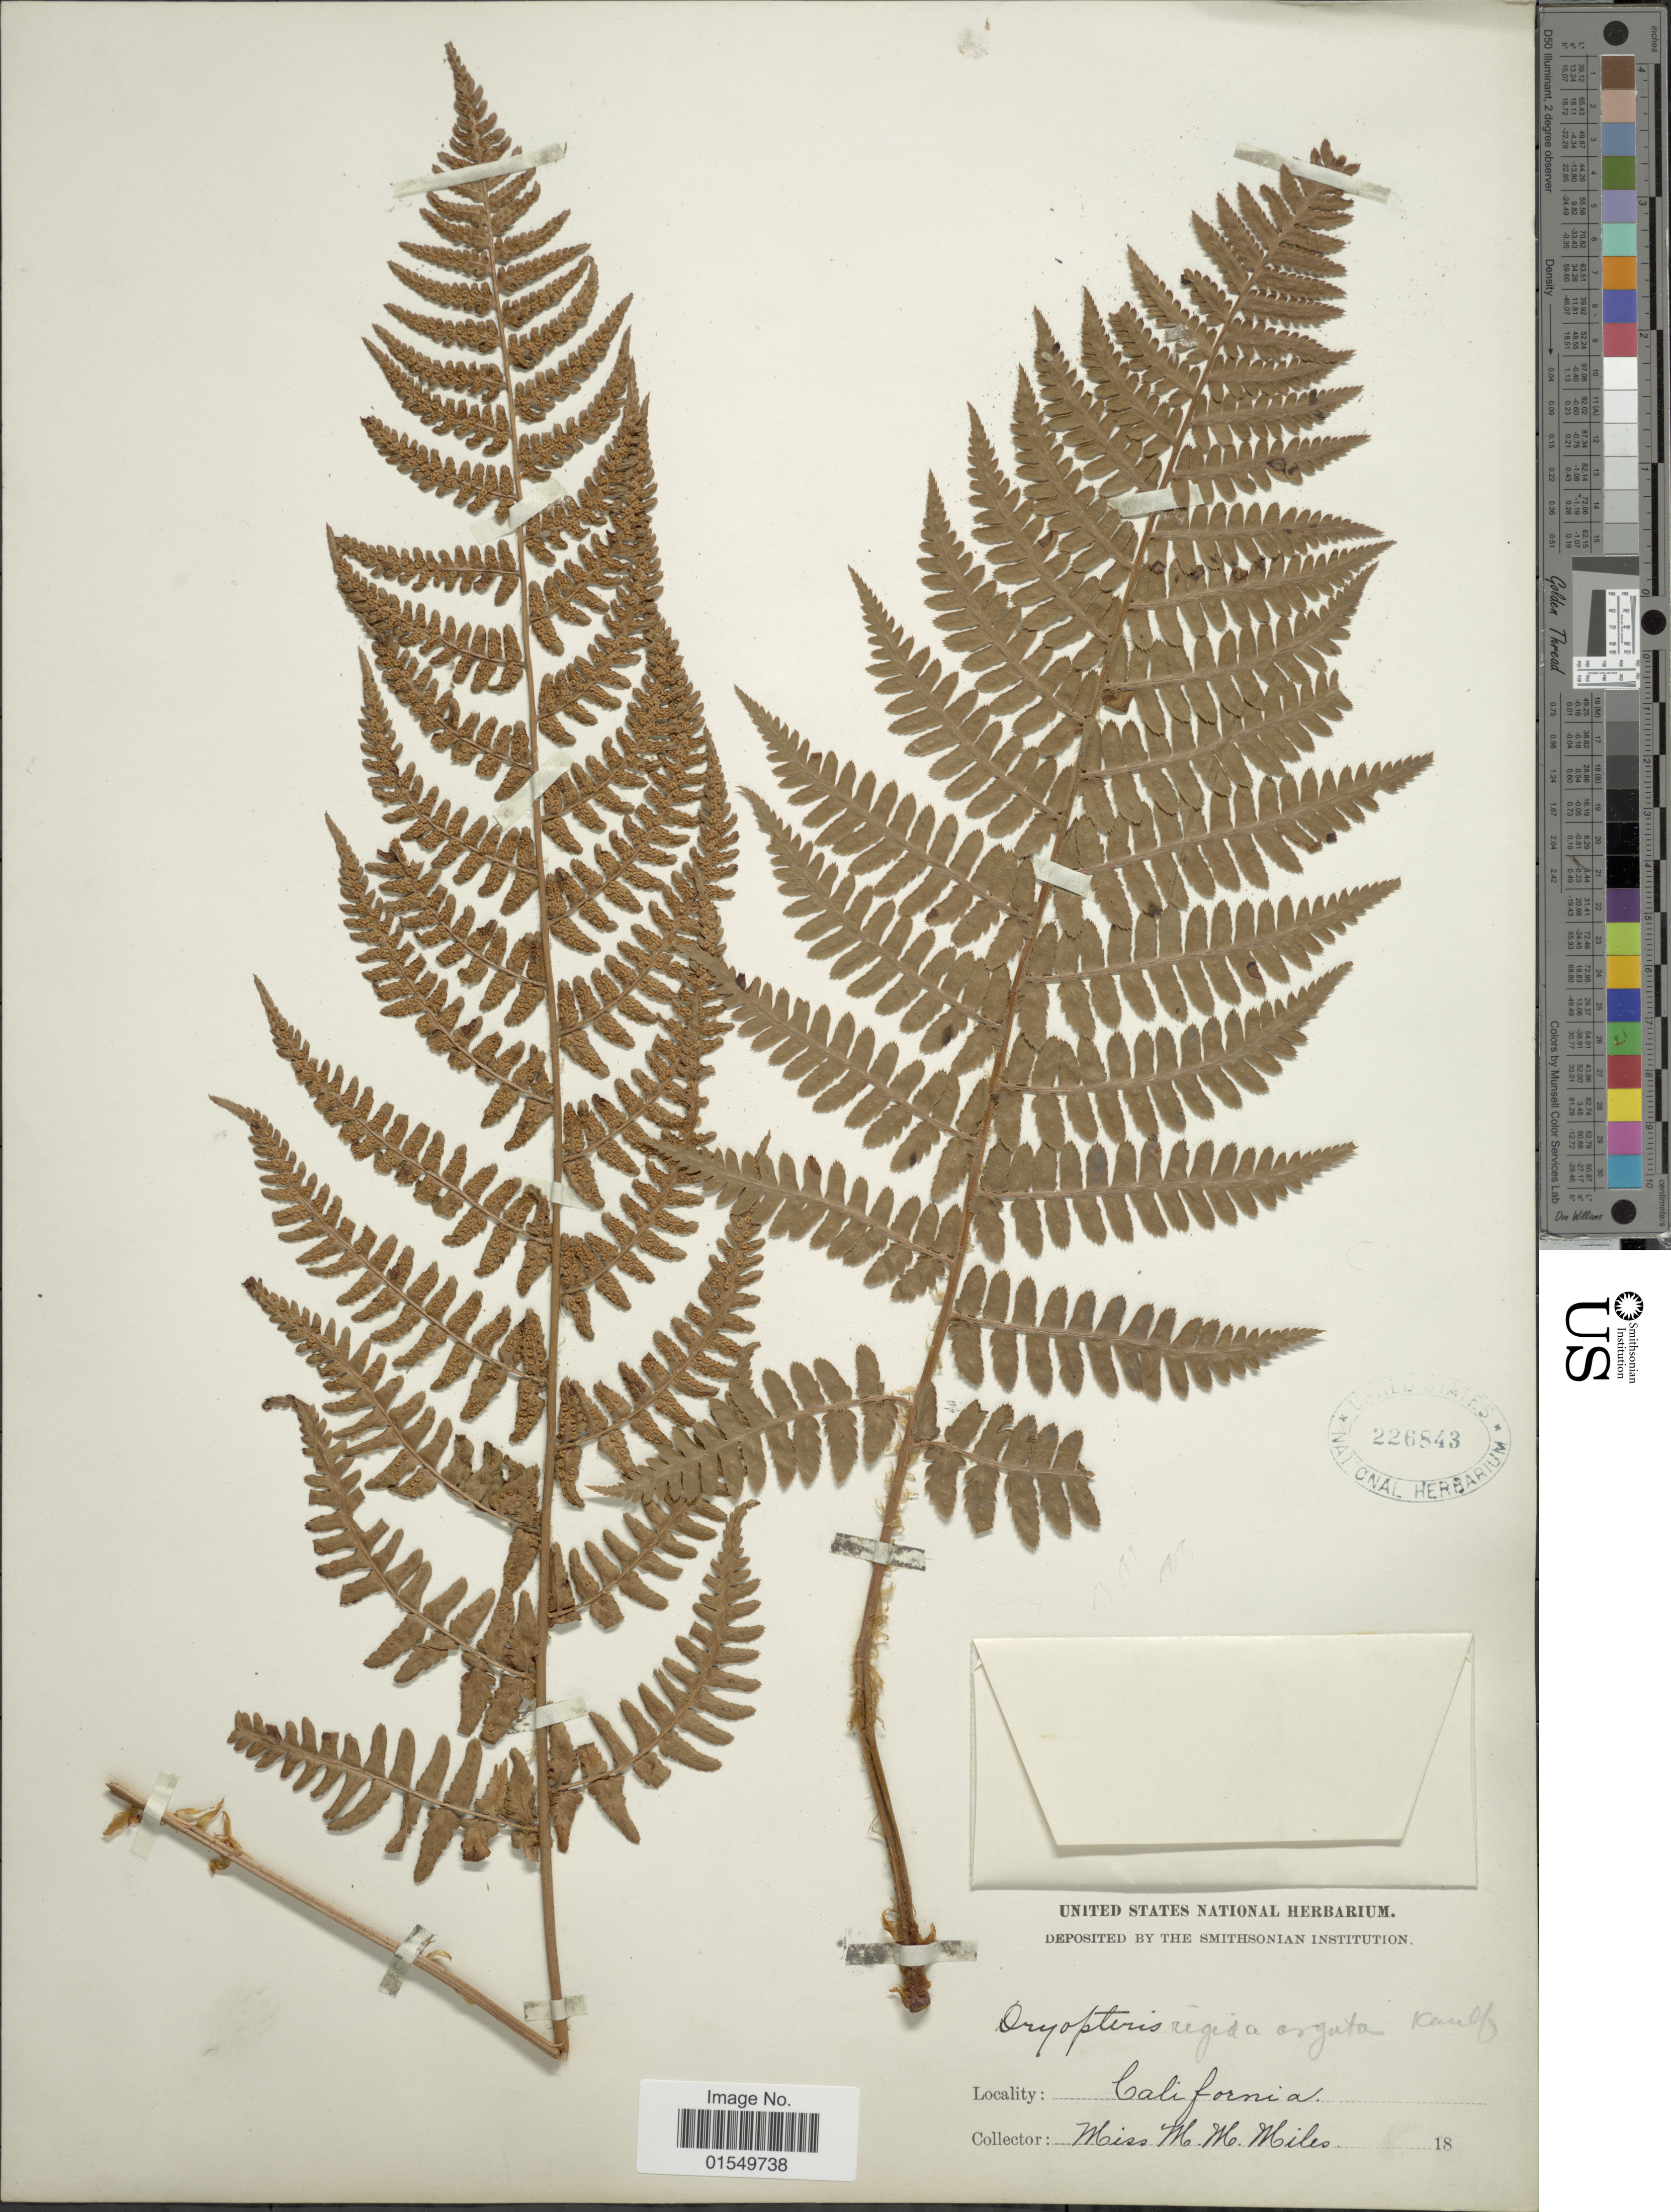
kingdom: Plantae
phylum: Tracheophyta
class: Polypodiopsida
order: Polypodiales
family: Dryopteridaceae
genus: Dryopteris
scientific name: Dryopteris arguta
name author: (Kaulf.) Maxon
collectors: M. Miles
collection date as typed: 18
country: United States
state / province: California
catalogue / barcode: US 226843